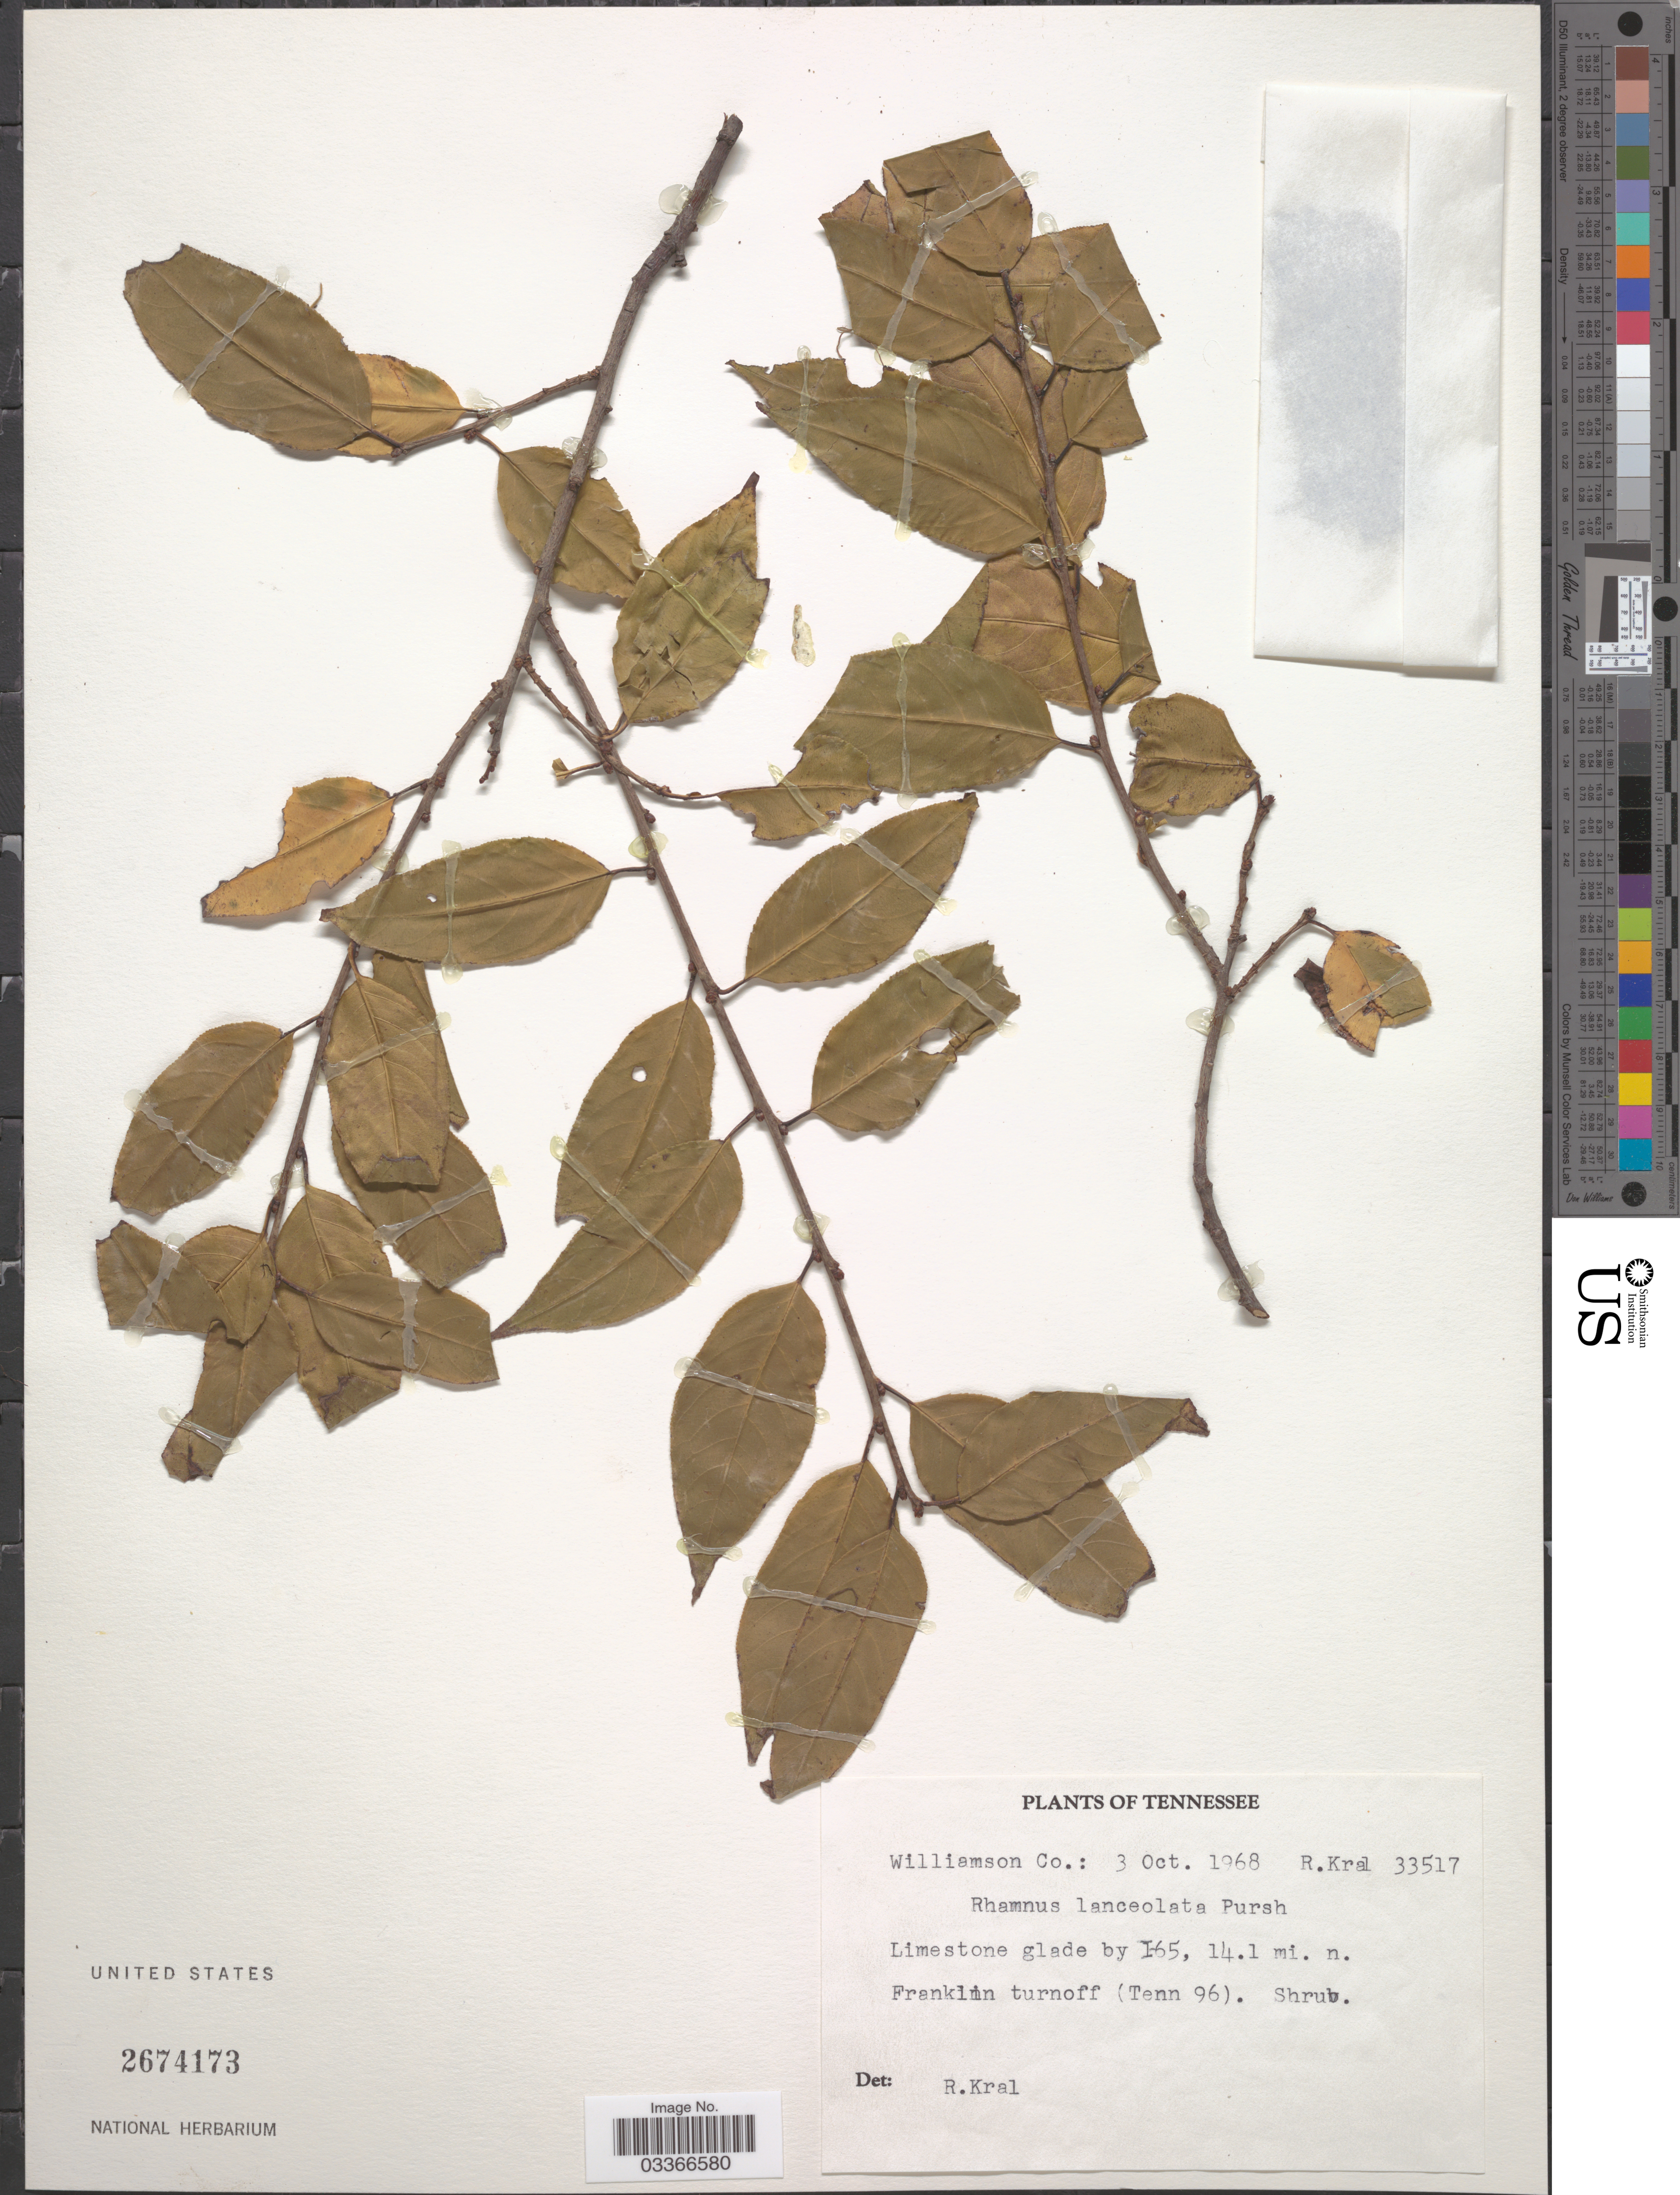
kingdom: Plantae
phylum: Tracheophyta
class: Magnoliopsida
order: Rosales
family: Rhamnaceae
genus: Rhamnus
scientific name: Rhamnus lanceolata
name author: Pursh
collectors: R. Kral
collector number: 33517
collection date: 1968-10-03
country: United States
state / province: Tennessee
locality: Williamson Co. By I-65, 14.1 mi. n. Franklin turnoff (Tenn 96).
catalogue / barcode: US 2674173